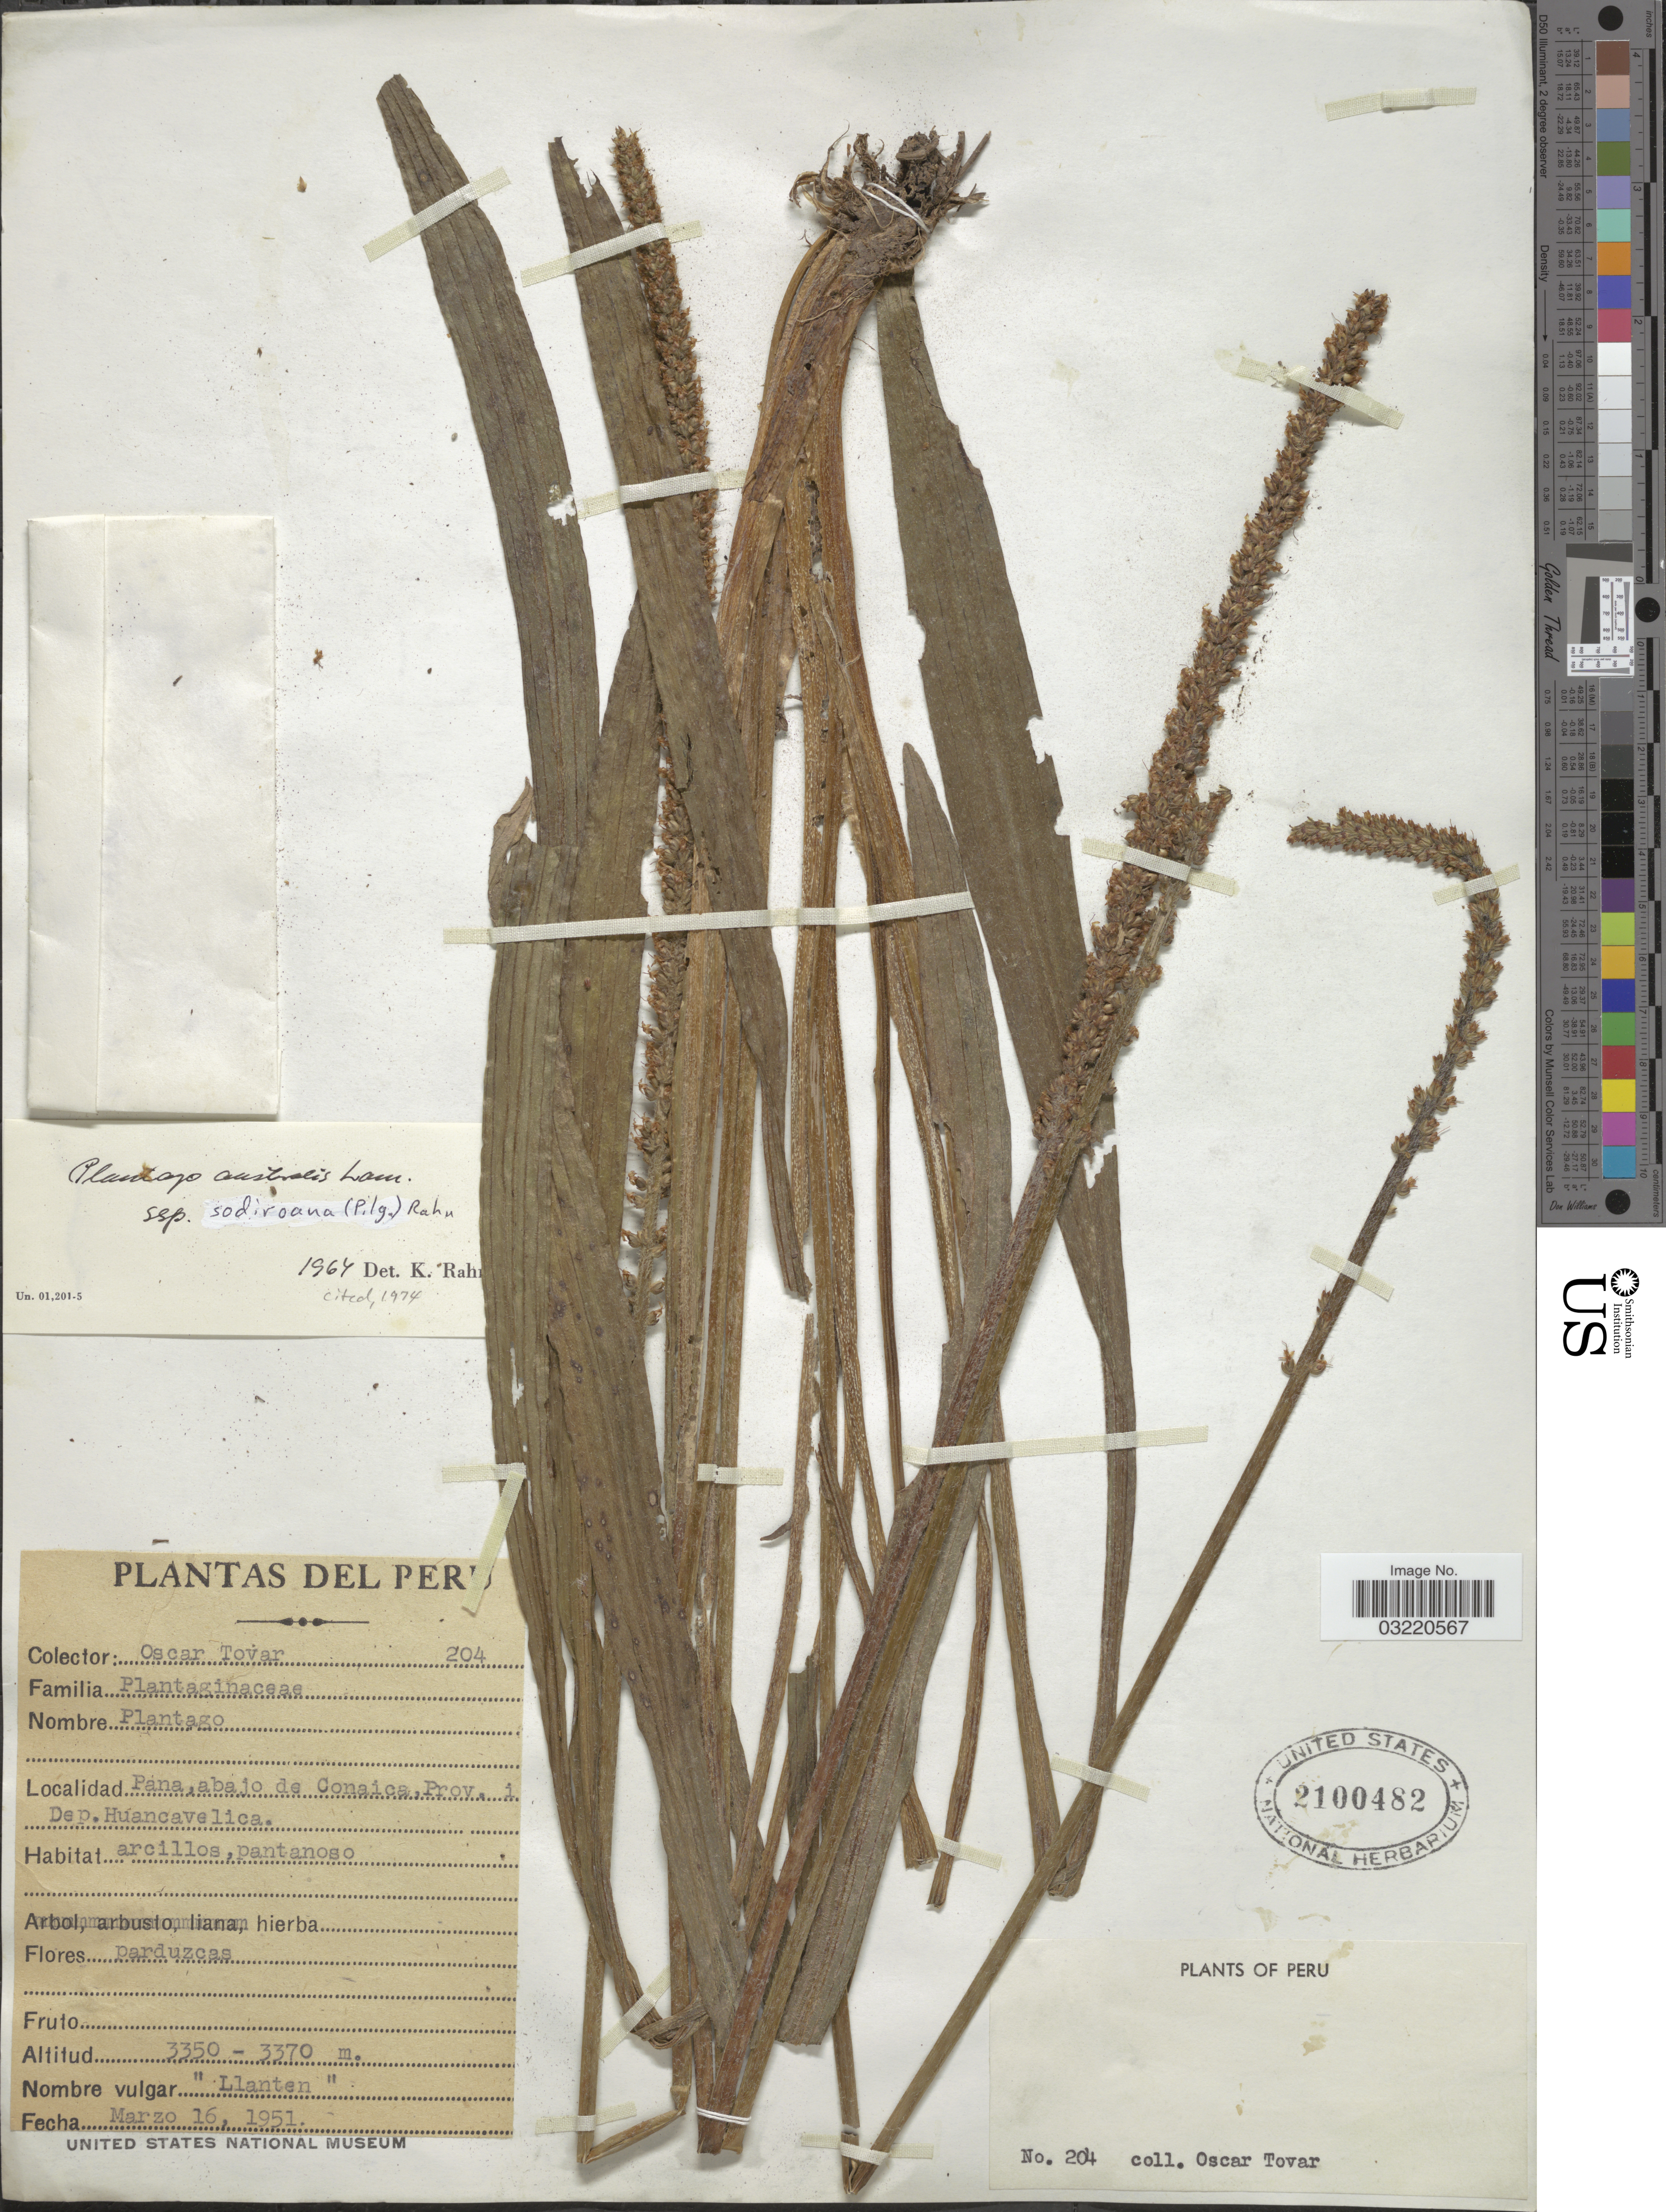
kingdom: Plantae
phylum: Tracheophyta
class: Magnoliopsida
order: Lamiales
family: Plantaginaceae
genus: Plantago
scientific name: Plantago australis subsp. sodiroana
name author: (Pilg.) Rahn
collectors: Ó. Tovar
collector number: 204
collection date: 1951-03-16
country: Peru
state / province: Huancavelica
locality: Pana,abajo de Conaica,Prov. i Dep. Huancavelica.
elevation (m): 3350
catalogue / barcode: US 2100482